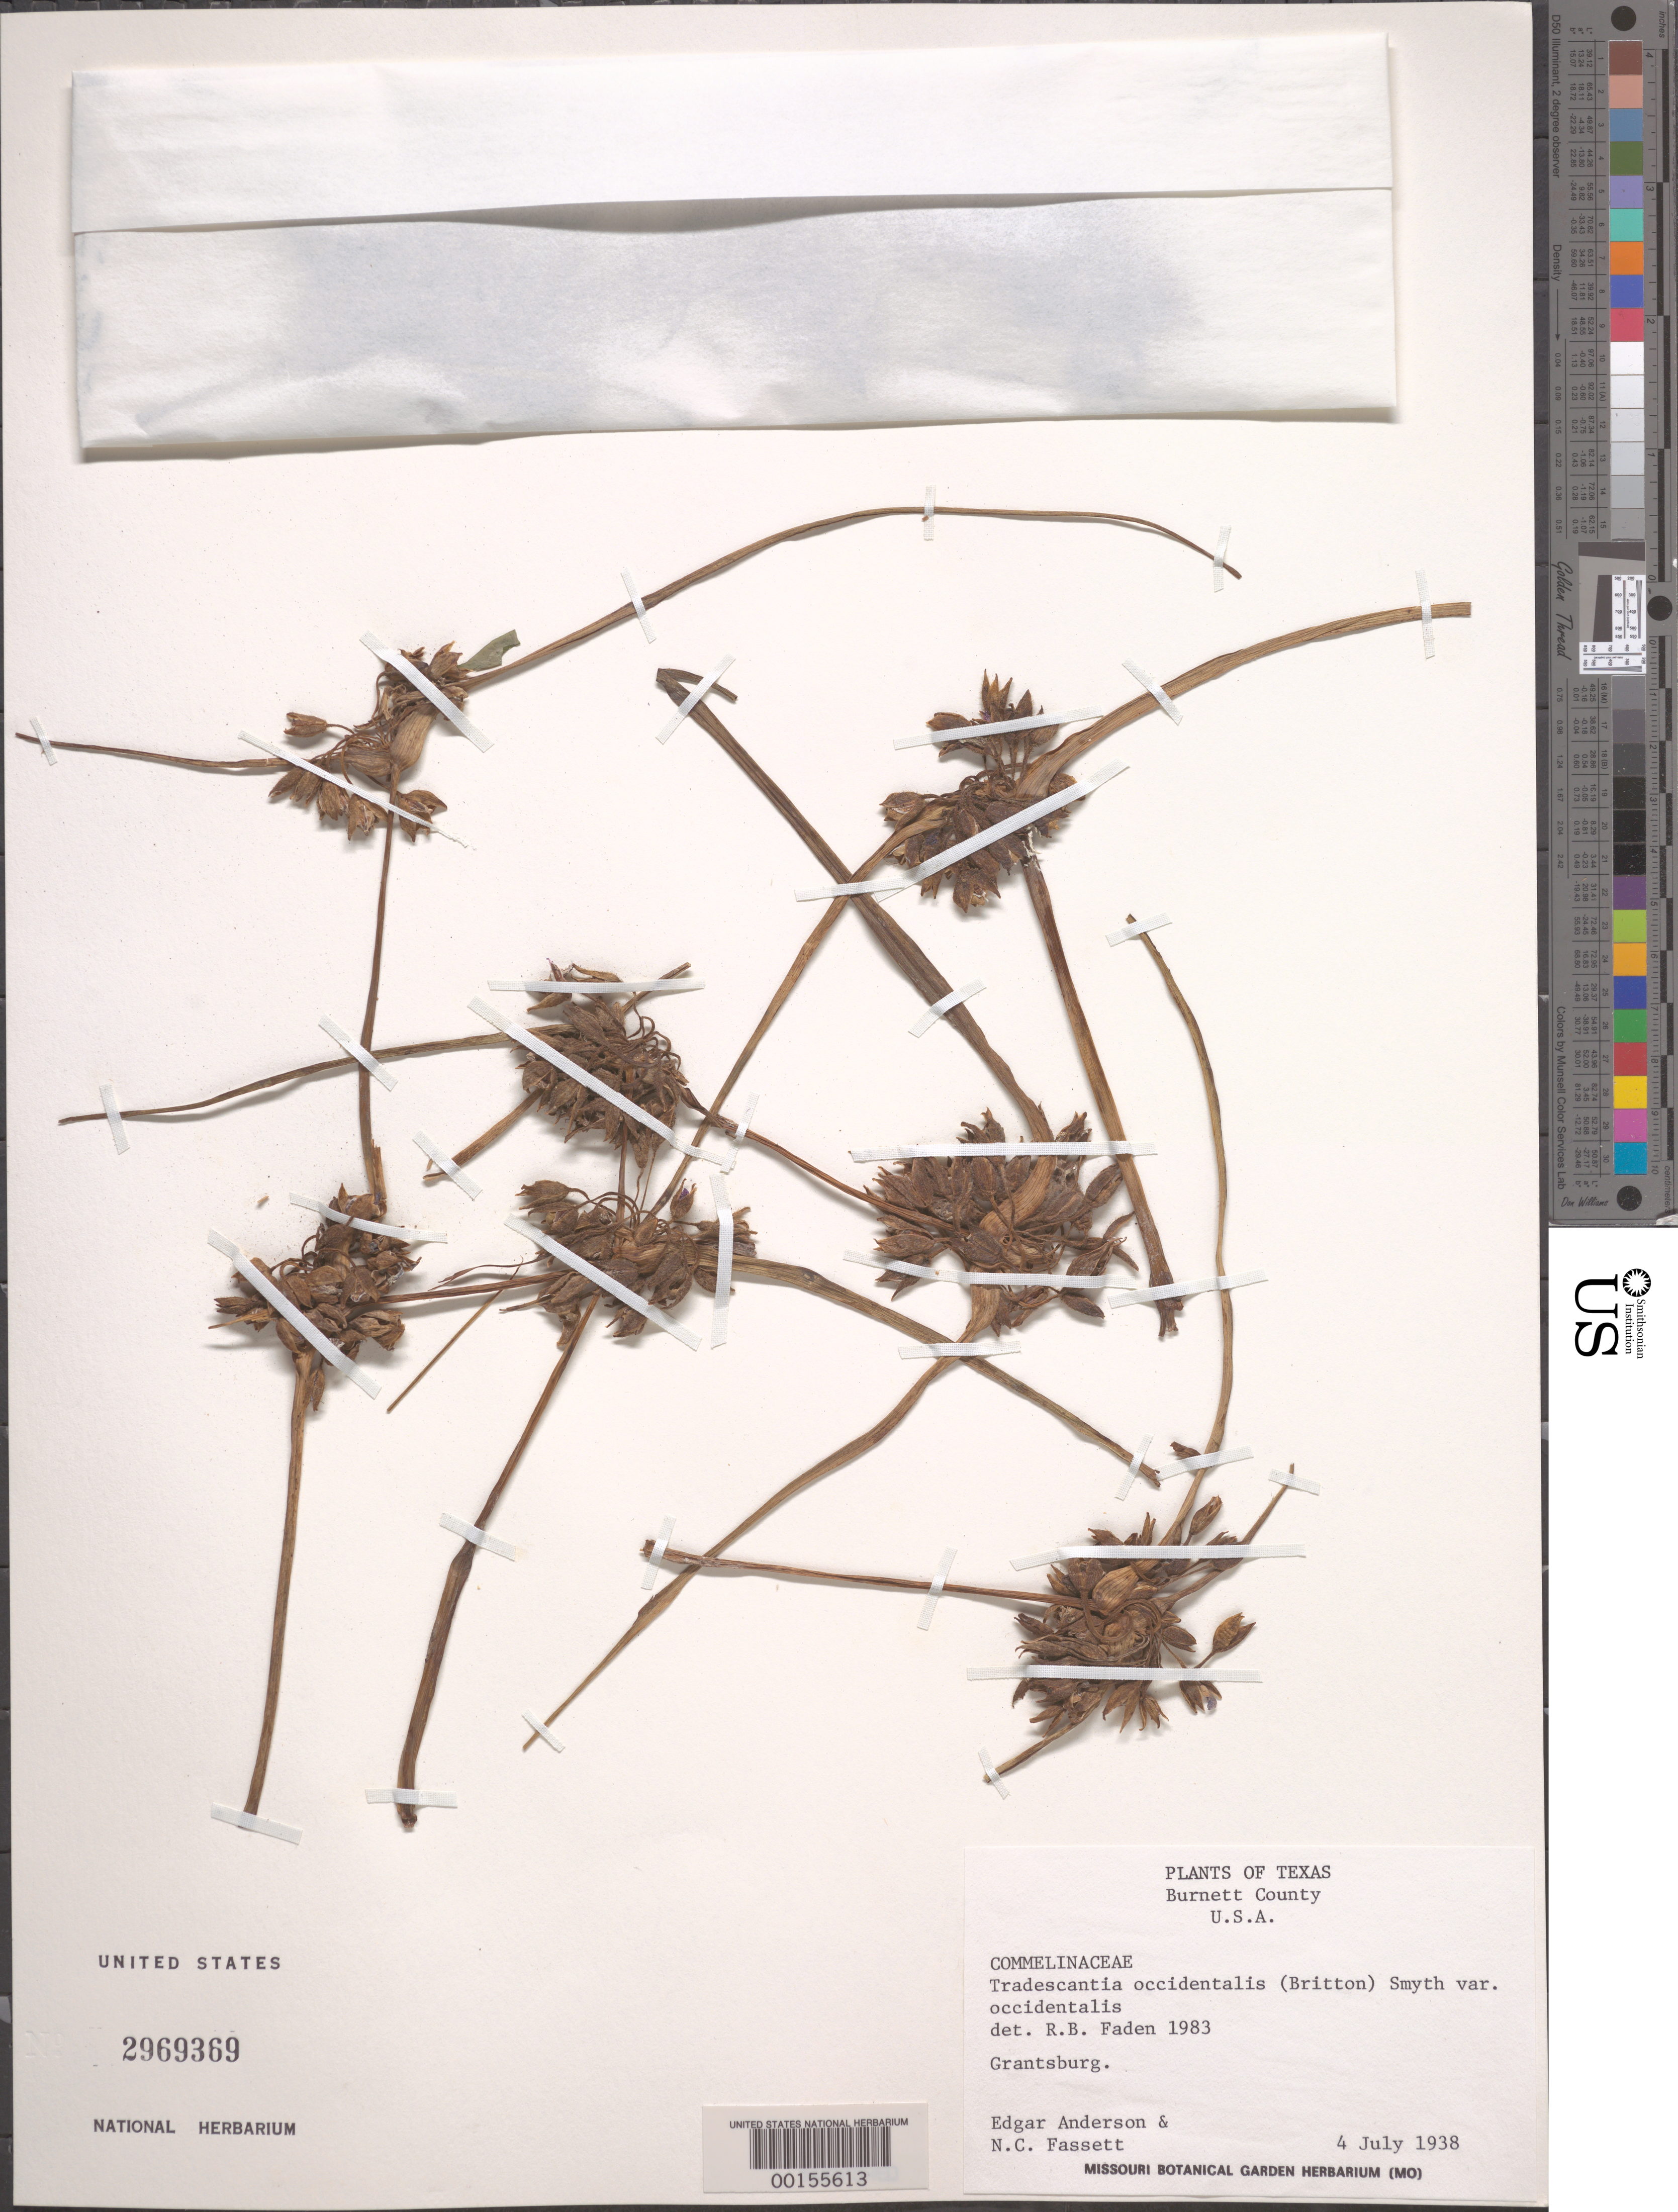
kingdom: Plantae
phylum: Tracheophyta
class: Liliopsida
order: Commelinales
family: Commelinaceae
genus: Tradescantia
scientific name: Tradescantia occidentalis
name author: (Britton) Smyth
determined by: Faden, Robert B., (US), Smithsonian Institution - National Museum of Natural History (UNITED STATES)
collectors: E. S. Anderson & N. C. Fassett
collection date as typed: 04 Jul 1938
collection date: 1938-07-04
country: United States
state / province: Texas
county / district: Burnet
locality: Grantsburg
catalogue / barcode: US 2969369